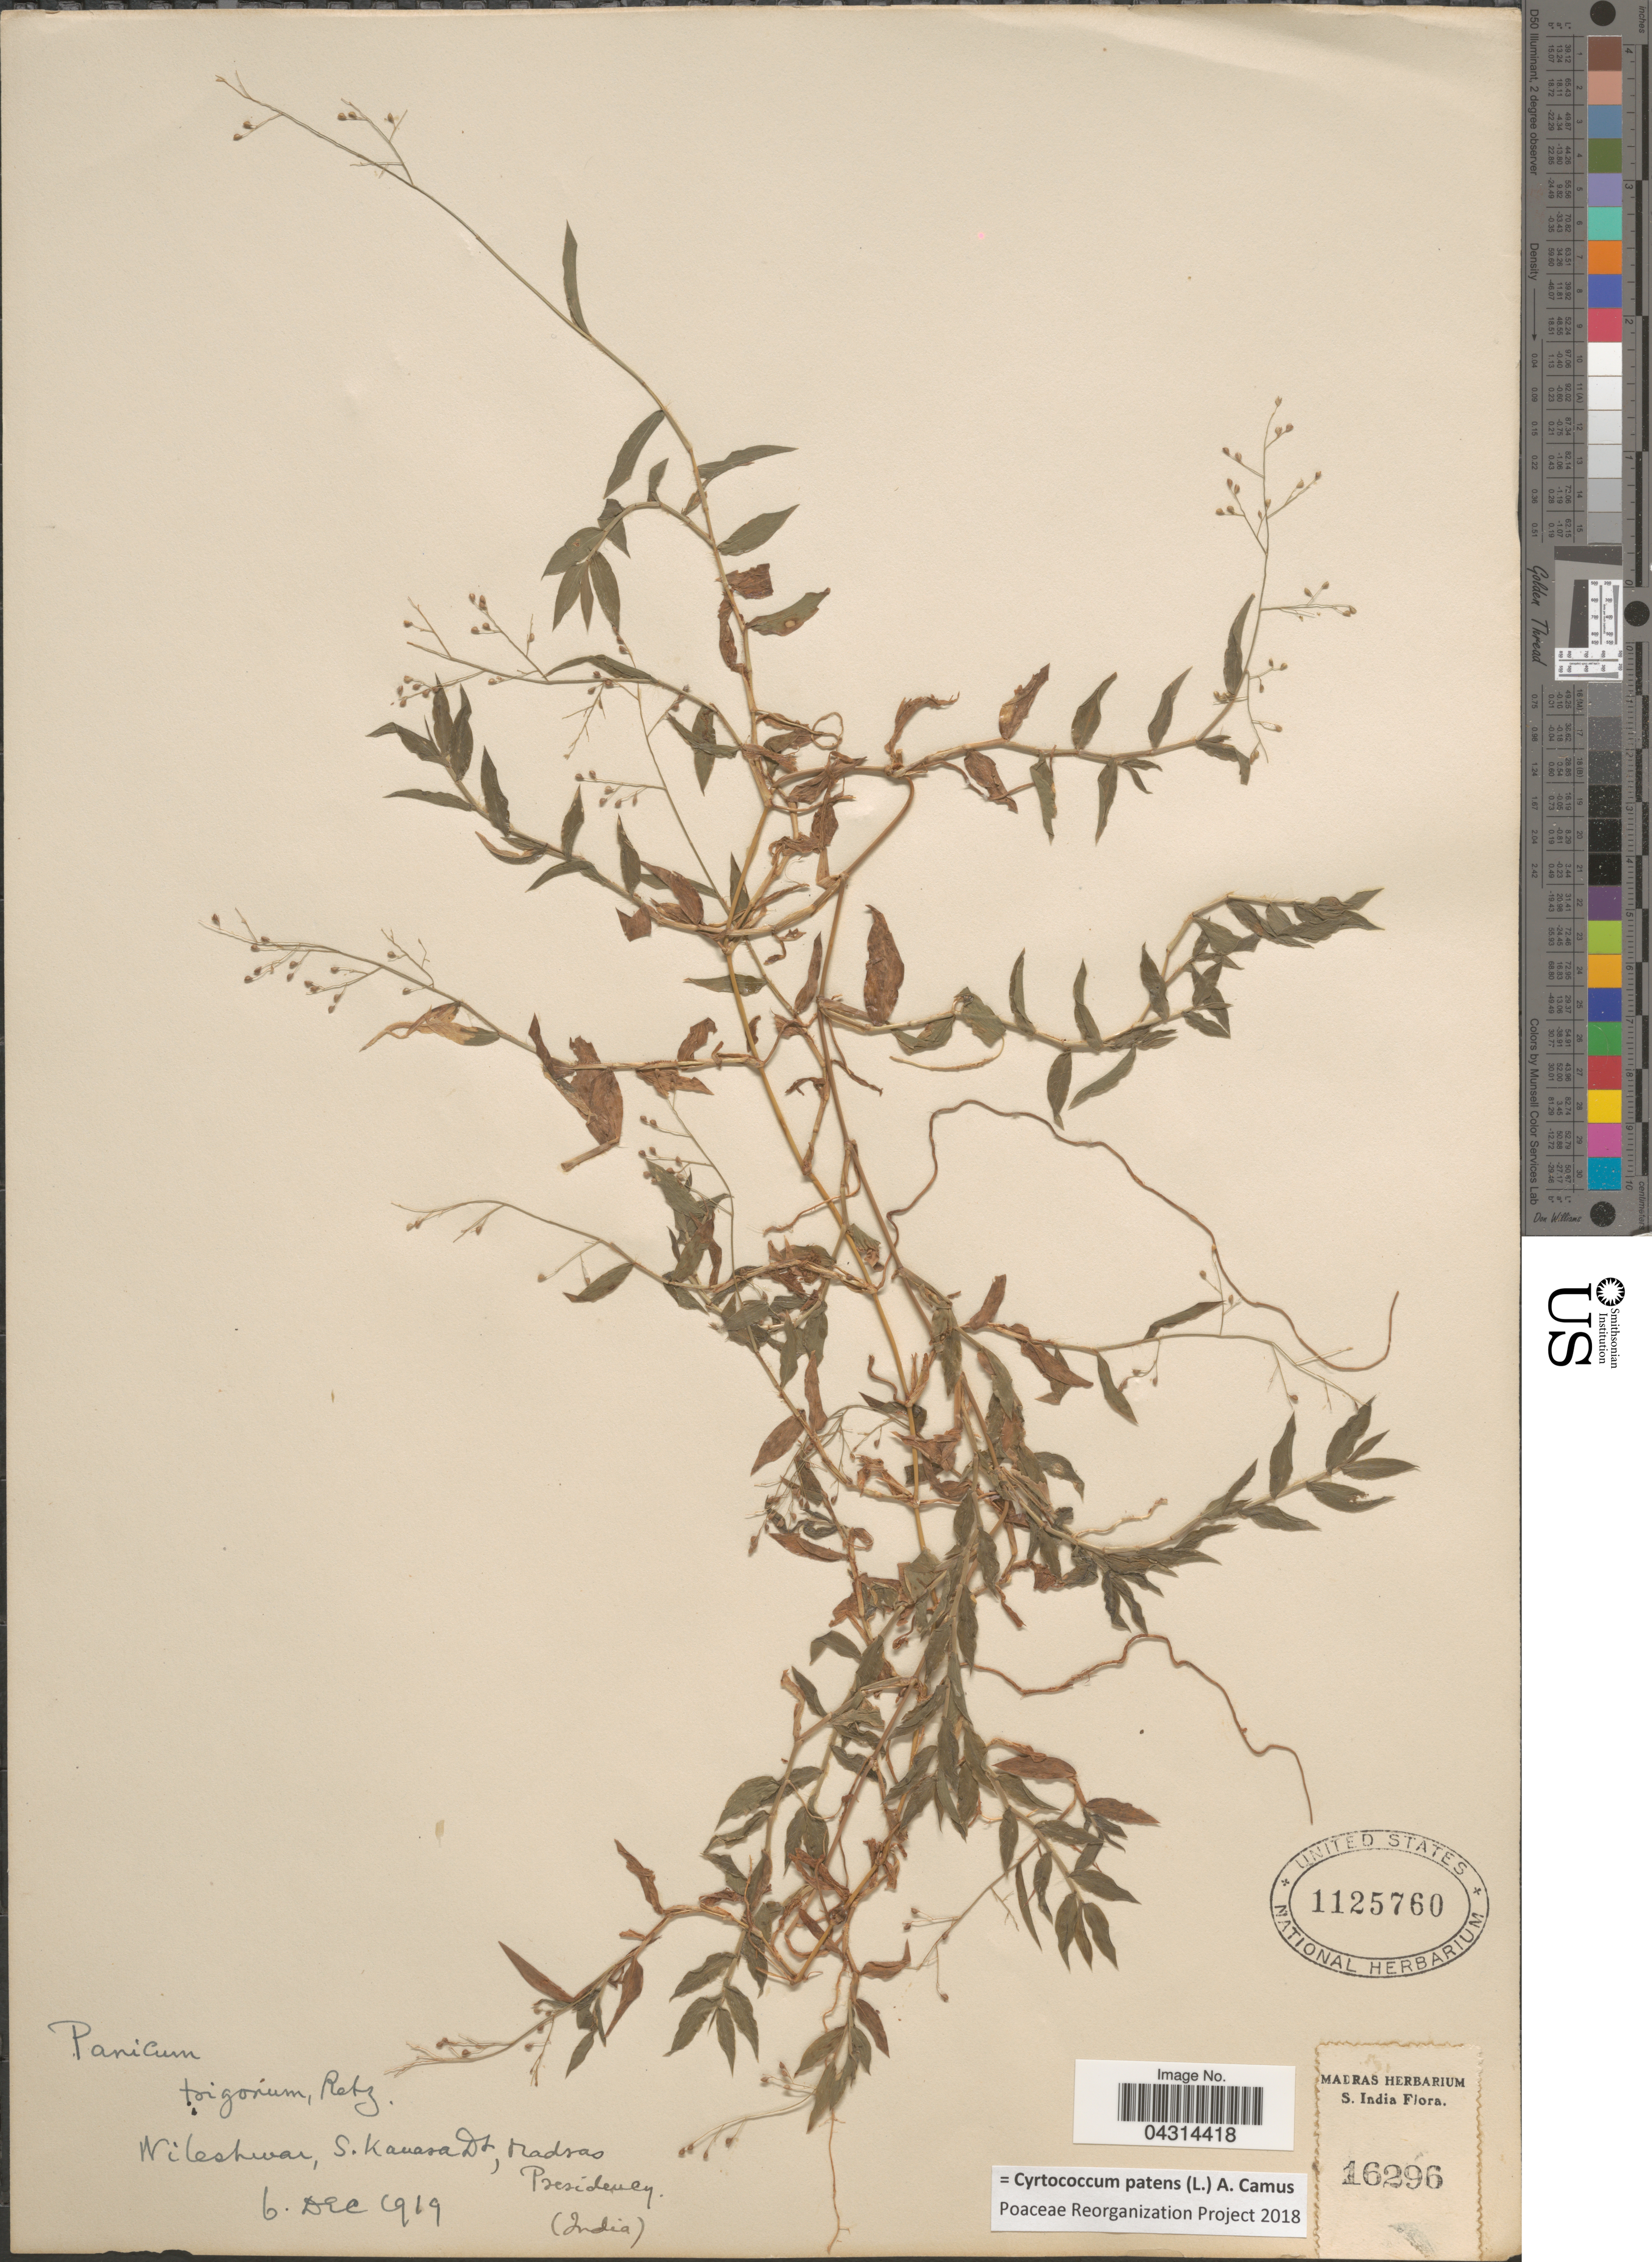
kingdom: Plantae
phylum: Tracheophyta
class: Liliopsida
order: Poales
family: Poaceae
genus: Cyrtococcum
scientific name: Cyrtococcum patens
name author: (L.) A. Camus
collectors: Ex herb. Madras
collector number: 16296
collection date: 1919-12-06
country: India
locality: Wileshwar, S. Kanara Dt, Madras Presidency.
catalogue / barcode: US 1125760